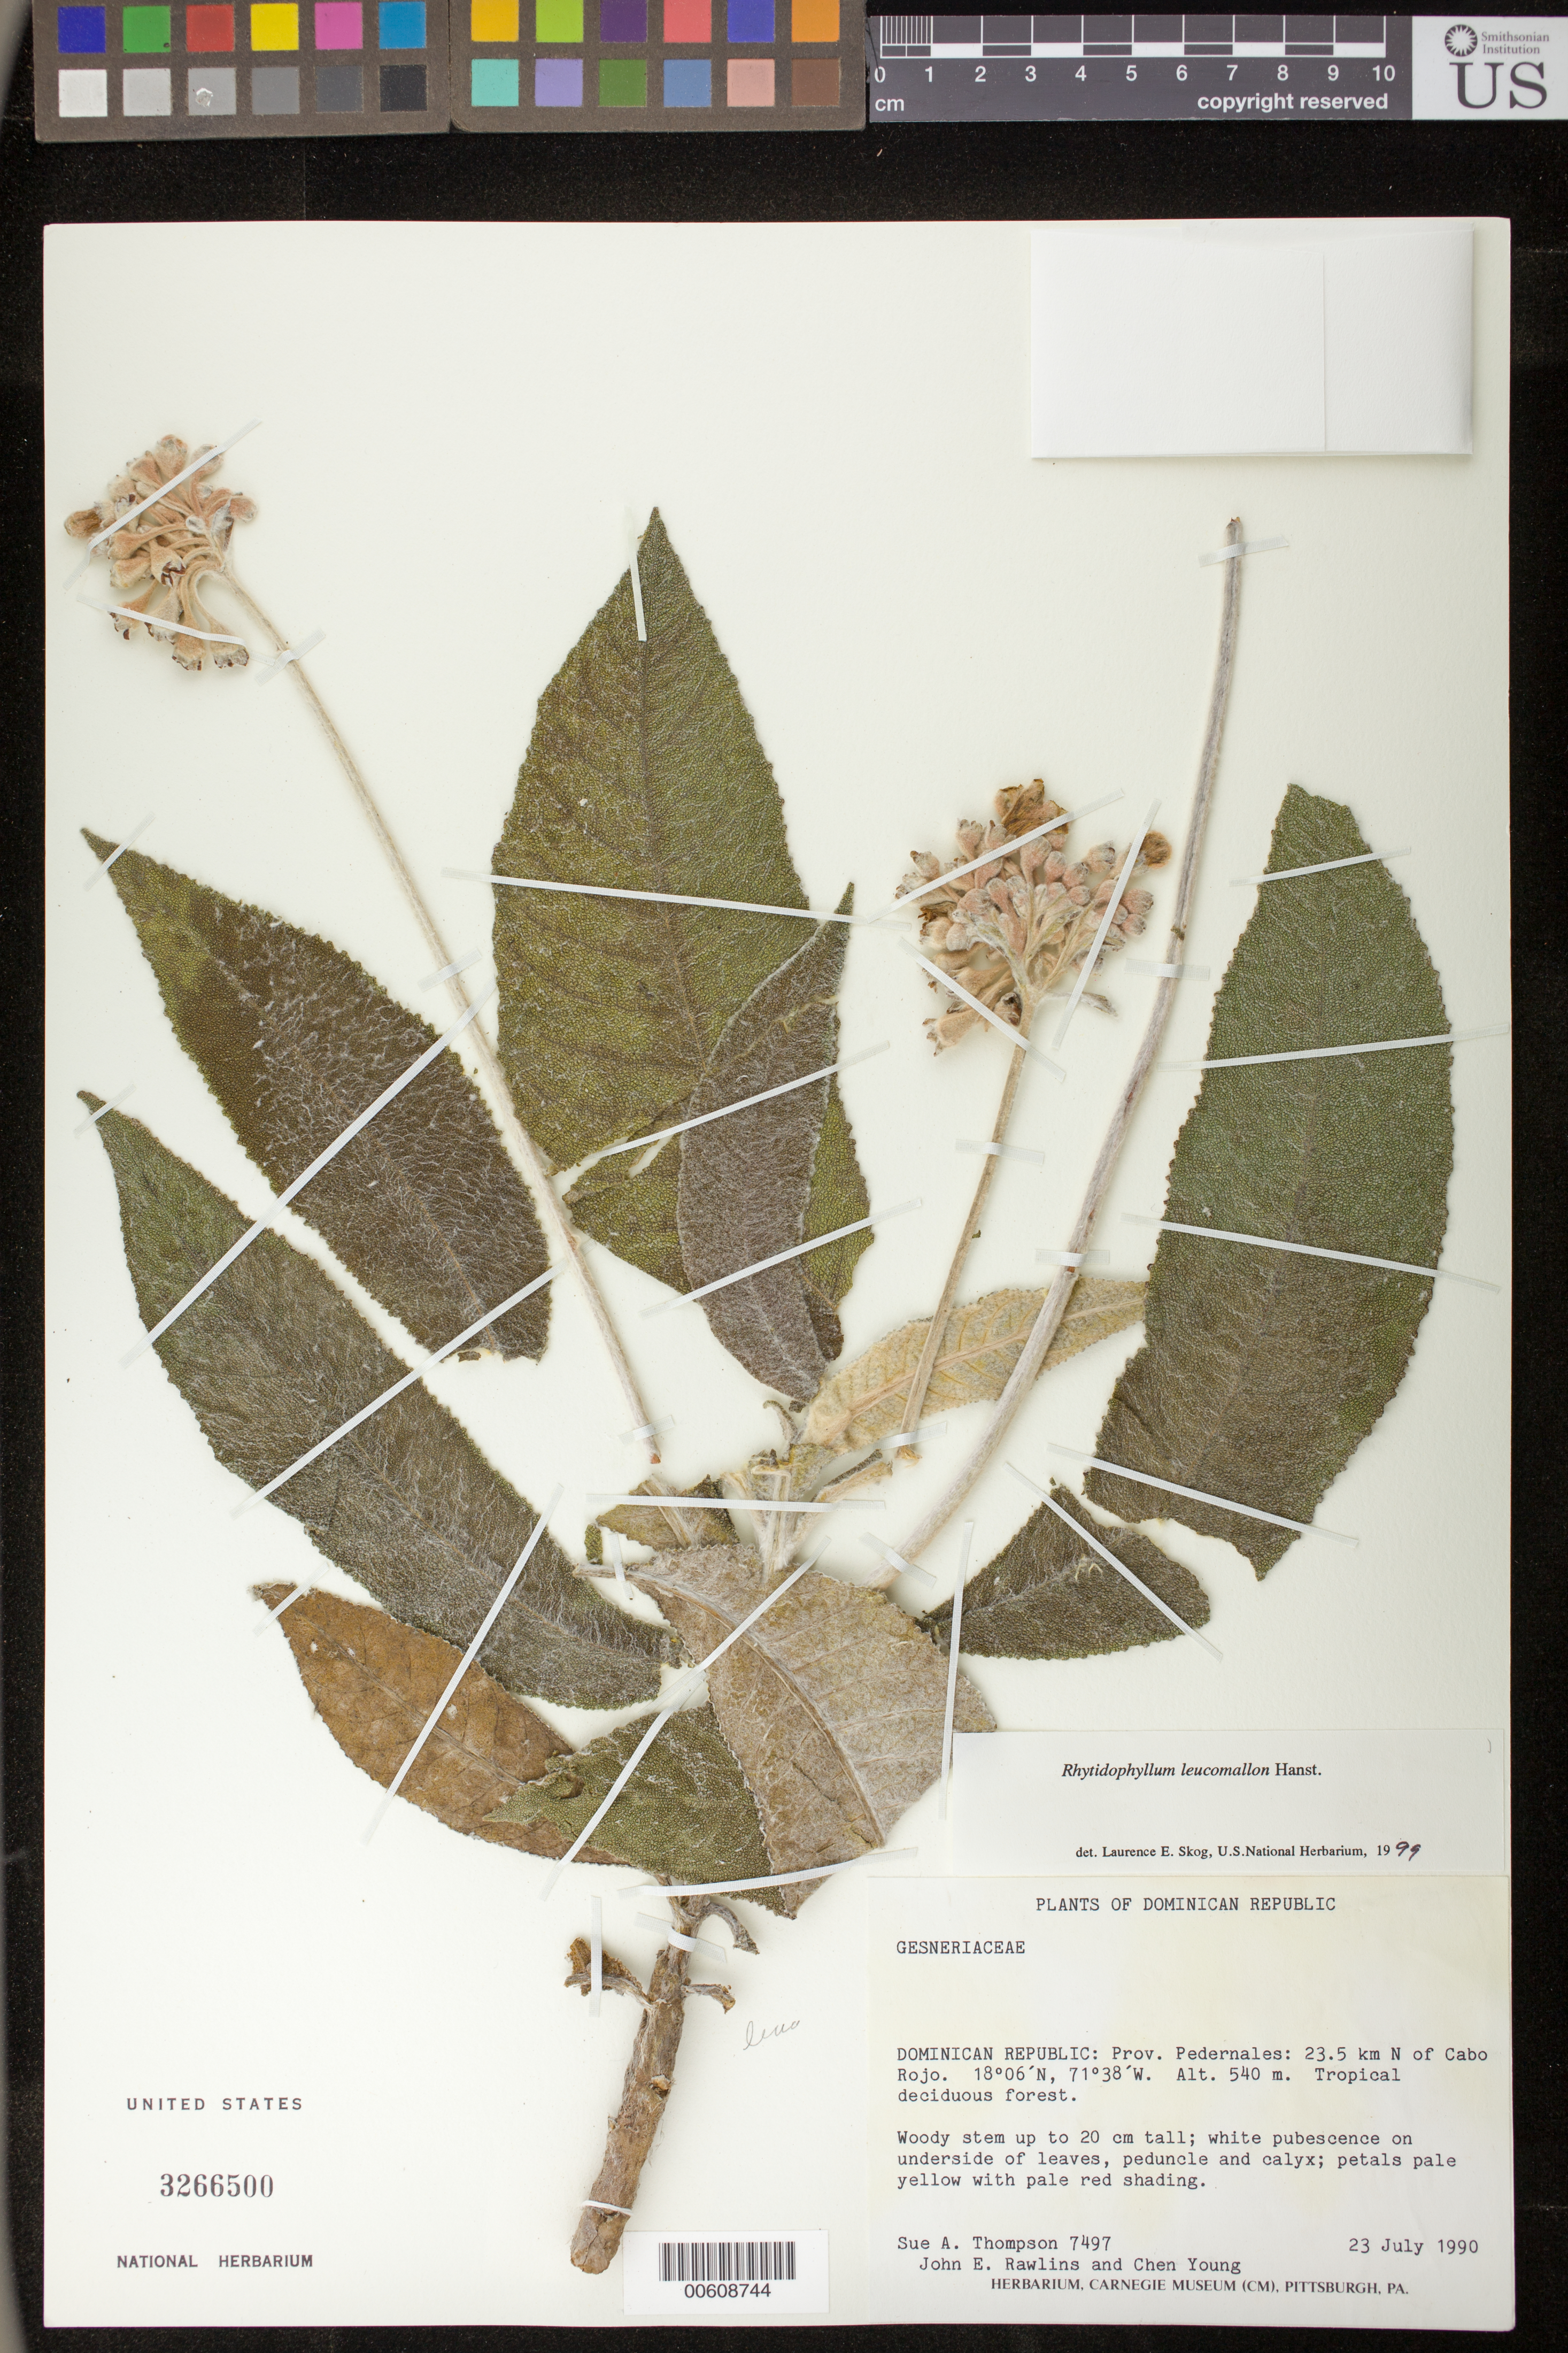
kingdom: Plantae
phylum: Tracheophyta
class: Magnoliopsida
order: Lamiales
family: Gesneriaceae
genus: Rhytidophyllum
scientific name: Rhytidophyllum leucomallon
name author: Hanst.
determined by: Skog, Laurence E.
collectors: S. A. Thompson, J. Rawlins & C. Young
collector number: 7497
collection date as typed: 23 Jul 1990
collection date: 1990-07-23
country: Dominican Republic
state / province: Pedernales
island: Hispaniola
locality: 23.5 km N of Cabo Rojo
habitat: Tropical deciduous forest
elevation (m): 540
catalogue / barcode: US 3266500